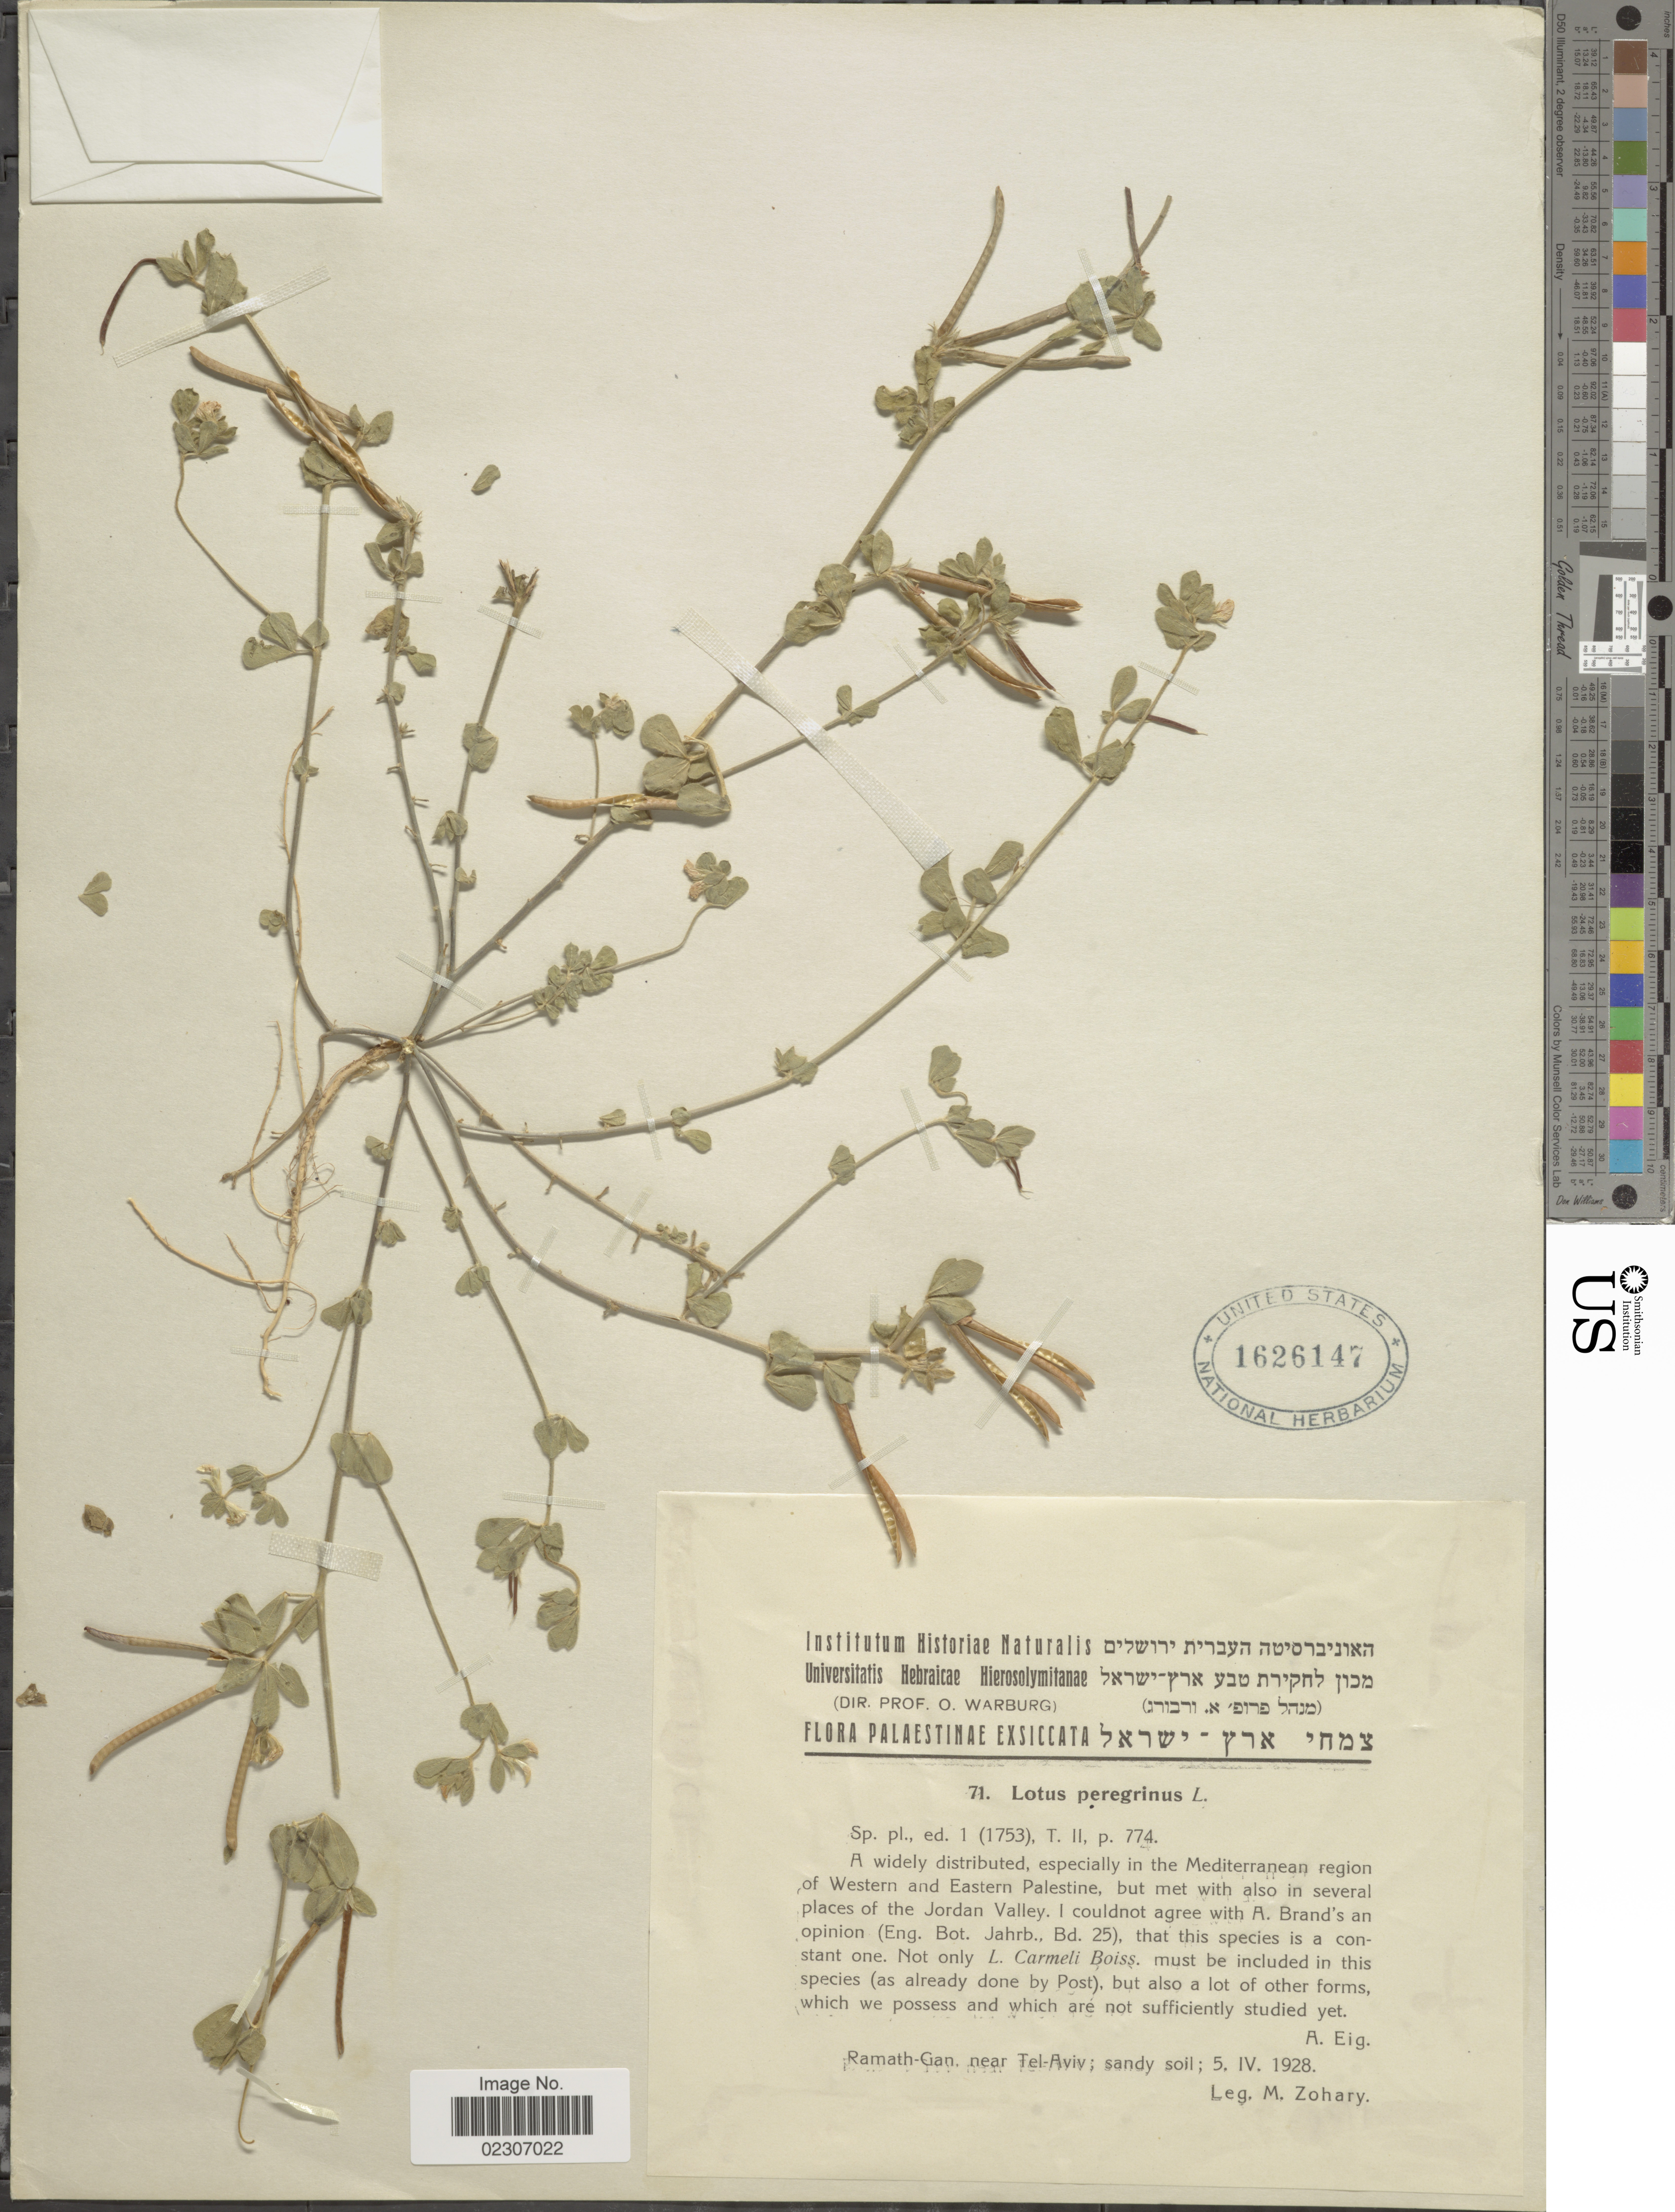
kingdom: Plantae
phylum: Tracheophyta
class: Magnoliopsida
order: Fabales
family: Fabaceae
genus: Lotus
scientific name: Lotus peregrinus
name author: L.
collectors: M. Zohary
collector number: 71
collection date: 1928-04-05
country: Israel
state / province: Tel Aviv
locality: Palaestinae, Ramath-Gan near Tel-Aviv; sandy soil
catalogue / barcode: US 1626147